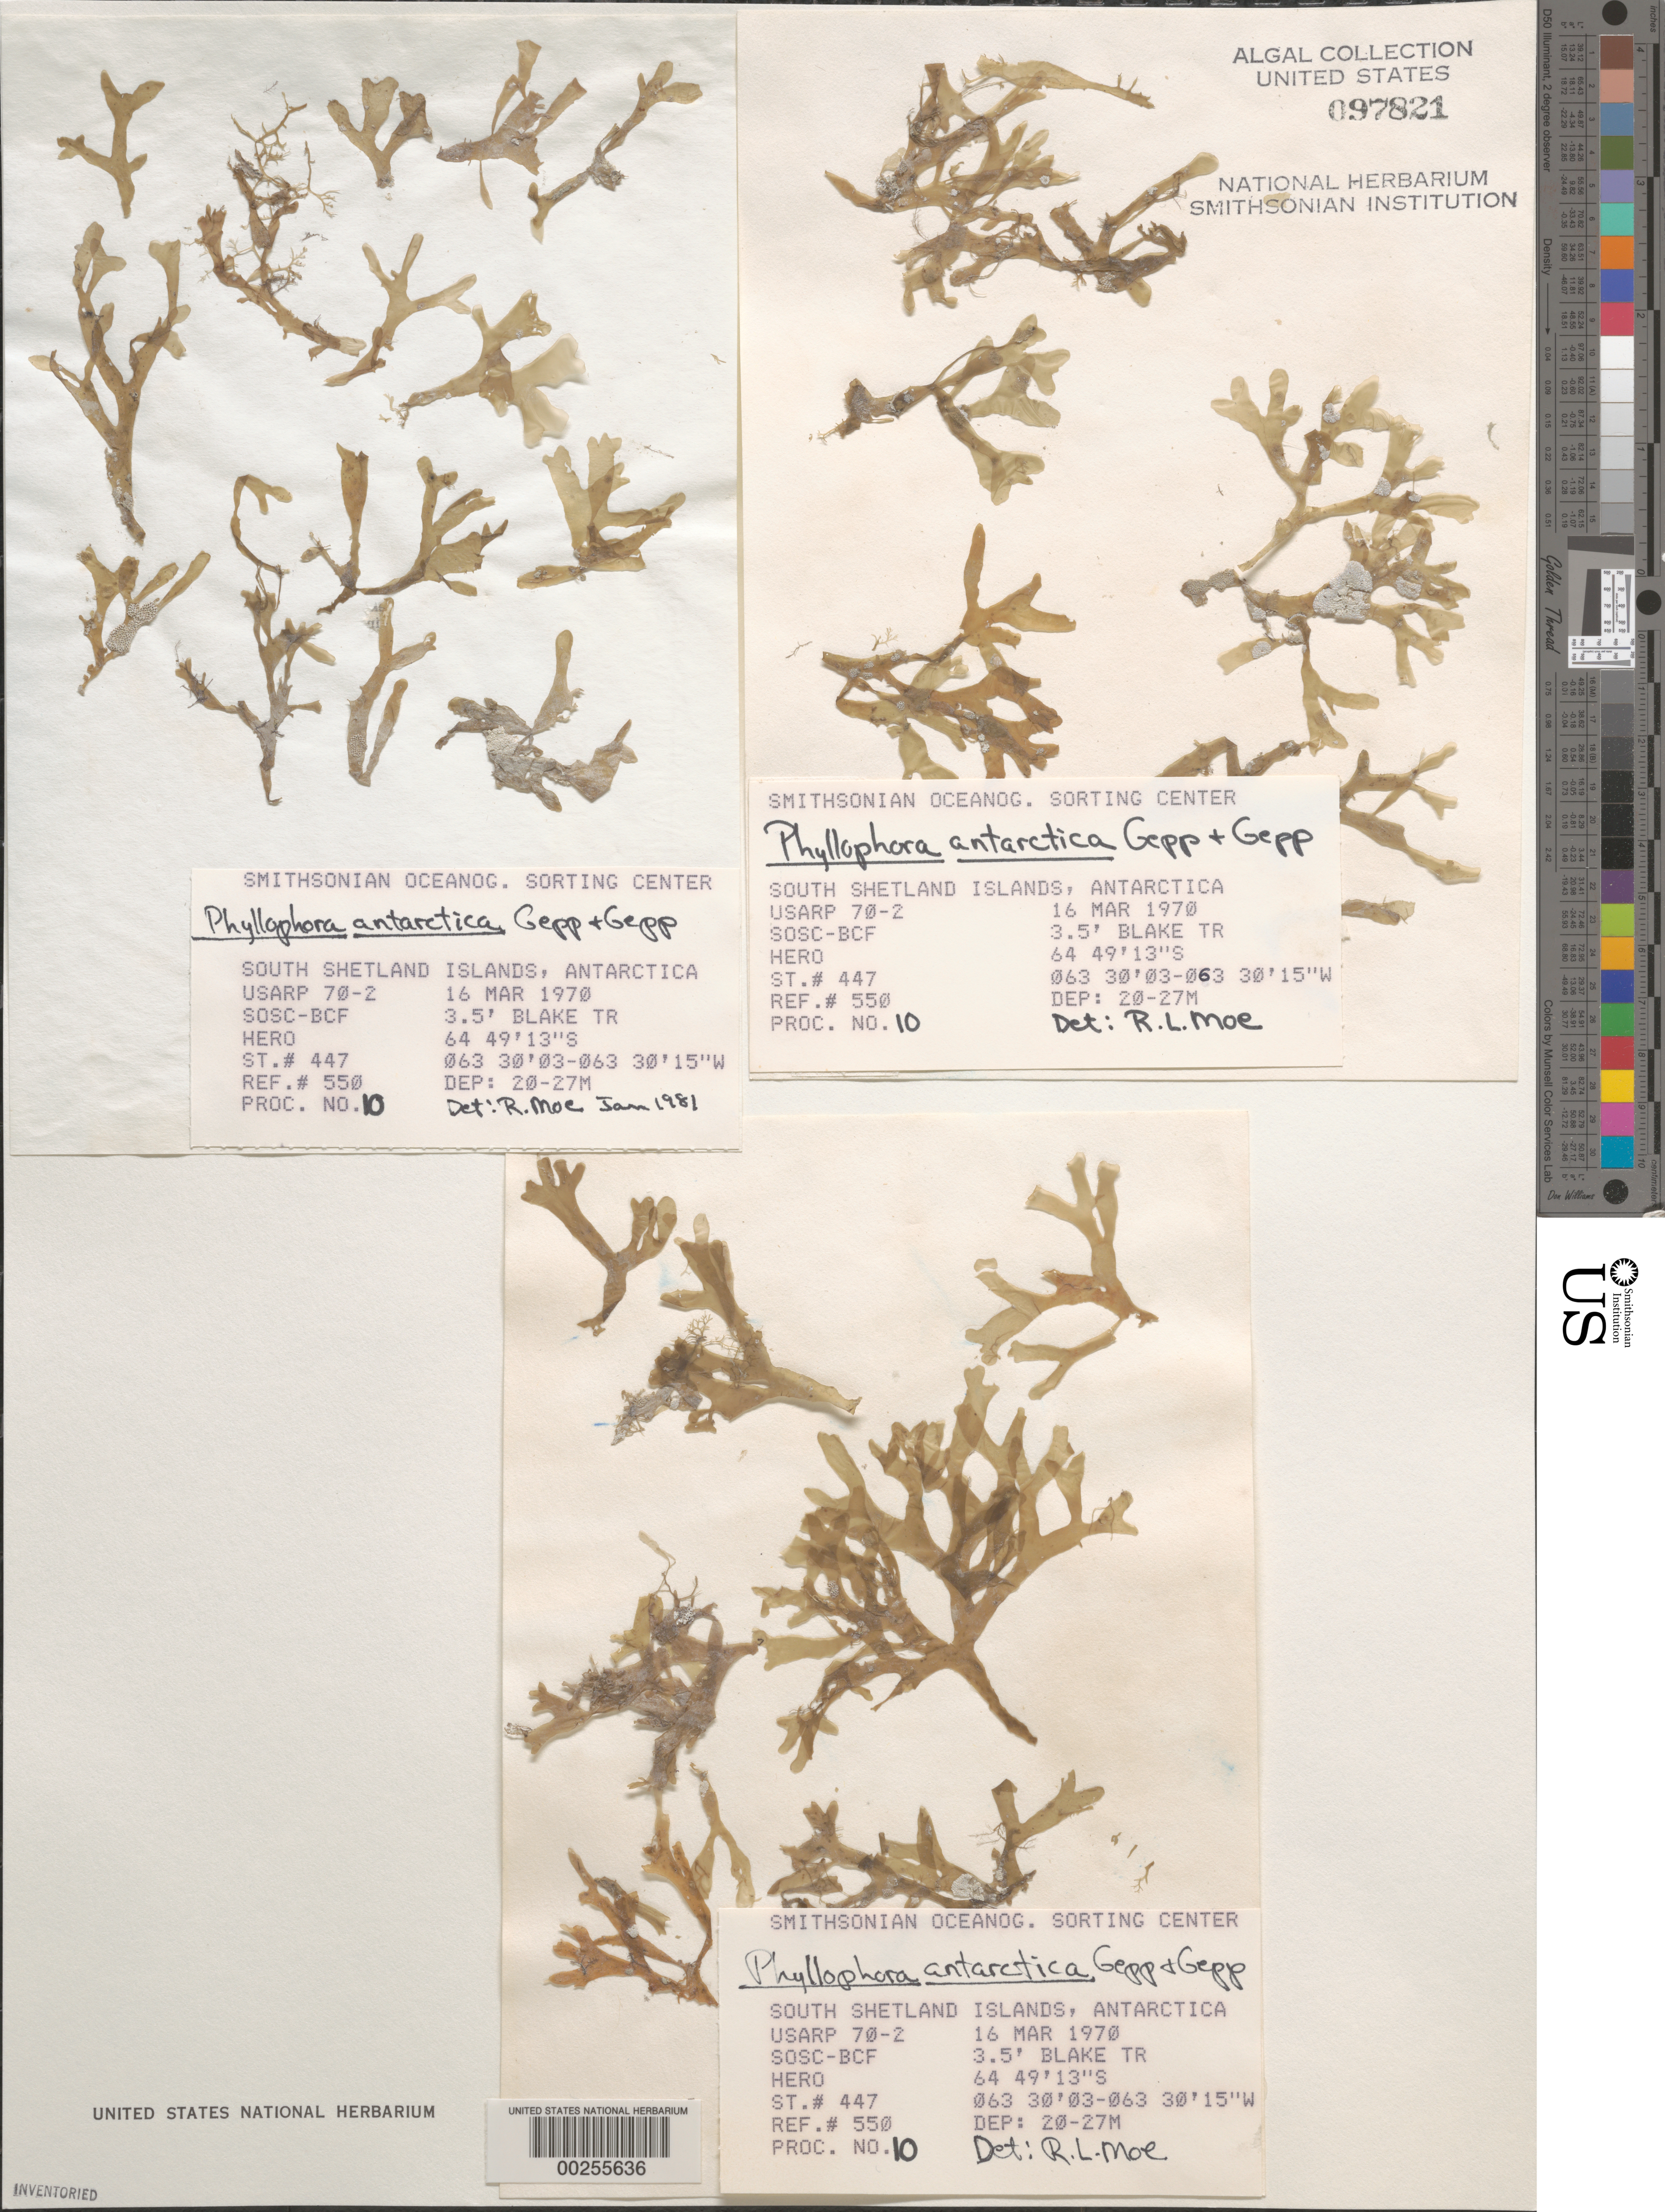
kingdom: Plantae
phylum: Rhodophyta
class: Florideophyceae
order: Gigartinales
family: Phyllophoraceae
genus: Phyllophora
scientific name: Phyllophora antarctica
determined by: Moe, R. L.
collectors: SOSC-BCF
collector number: Station 447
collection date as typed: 16 Mar 1970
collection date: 1970-03-16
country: Antarctica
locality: Antarctic Peninsula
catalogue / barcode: US 97821